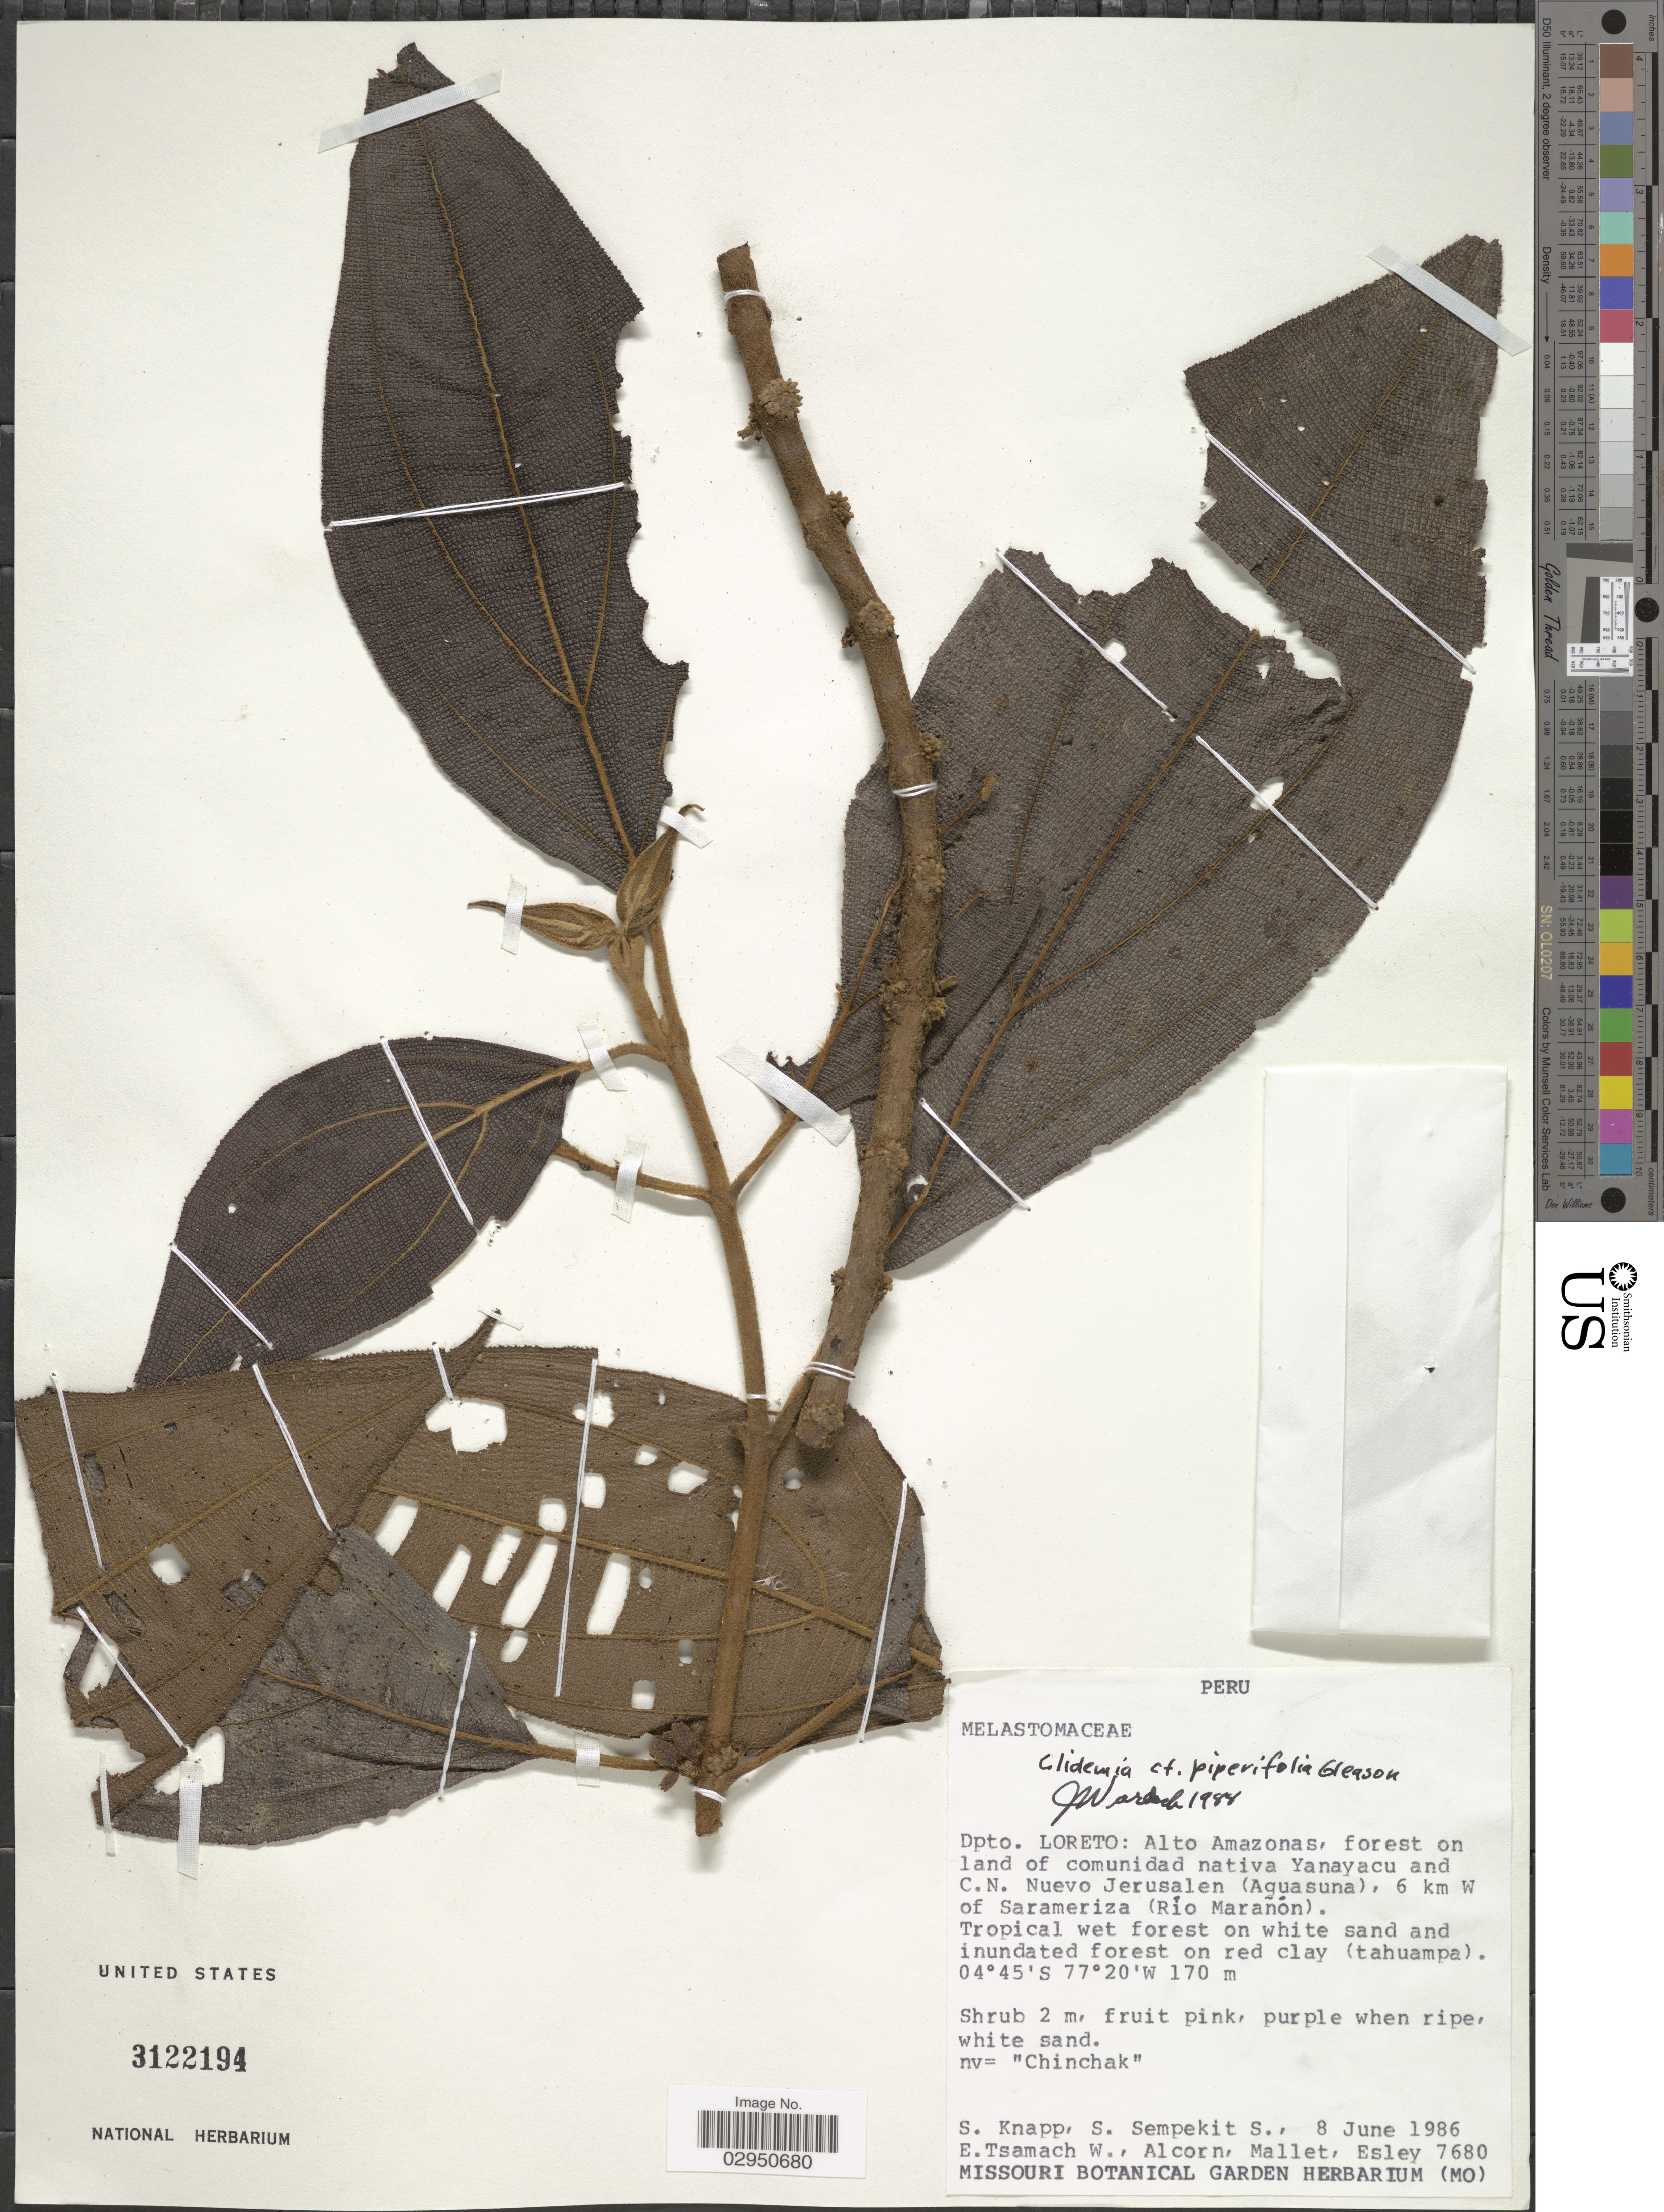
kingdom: Plantae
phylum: Tracheophyta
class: Magnoliopsida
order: Myrtales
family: Melastomataceae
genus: Clidemia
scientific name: Clidemia piperifolia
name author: Gleason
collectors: S. Knapp, S. Sempekit S., E. Tsamach W., Alcorn & et al.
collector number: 7680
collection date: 1986-06-08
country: Peru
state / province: Loreto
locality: Dpto. Loreto: Alto Amazonas, forest on land of comunidad nativa Yanayacu and C.N. Nuevo Jerusalen (Aguasuna), 6 km W of Sarameriza (Río Marañon).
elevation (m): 170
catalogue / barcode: US 3122194